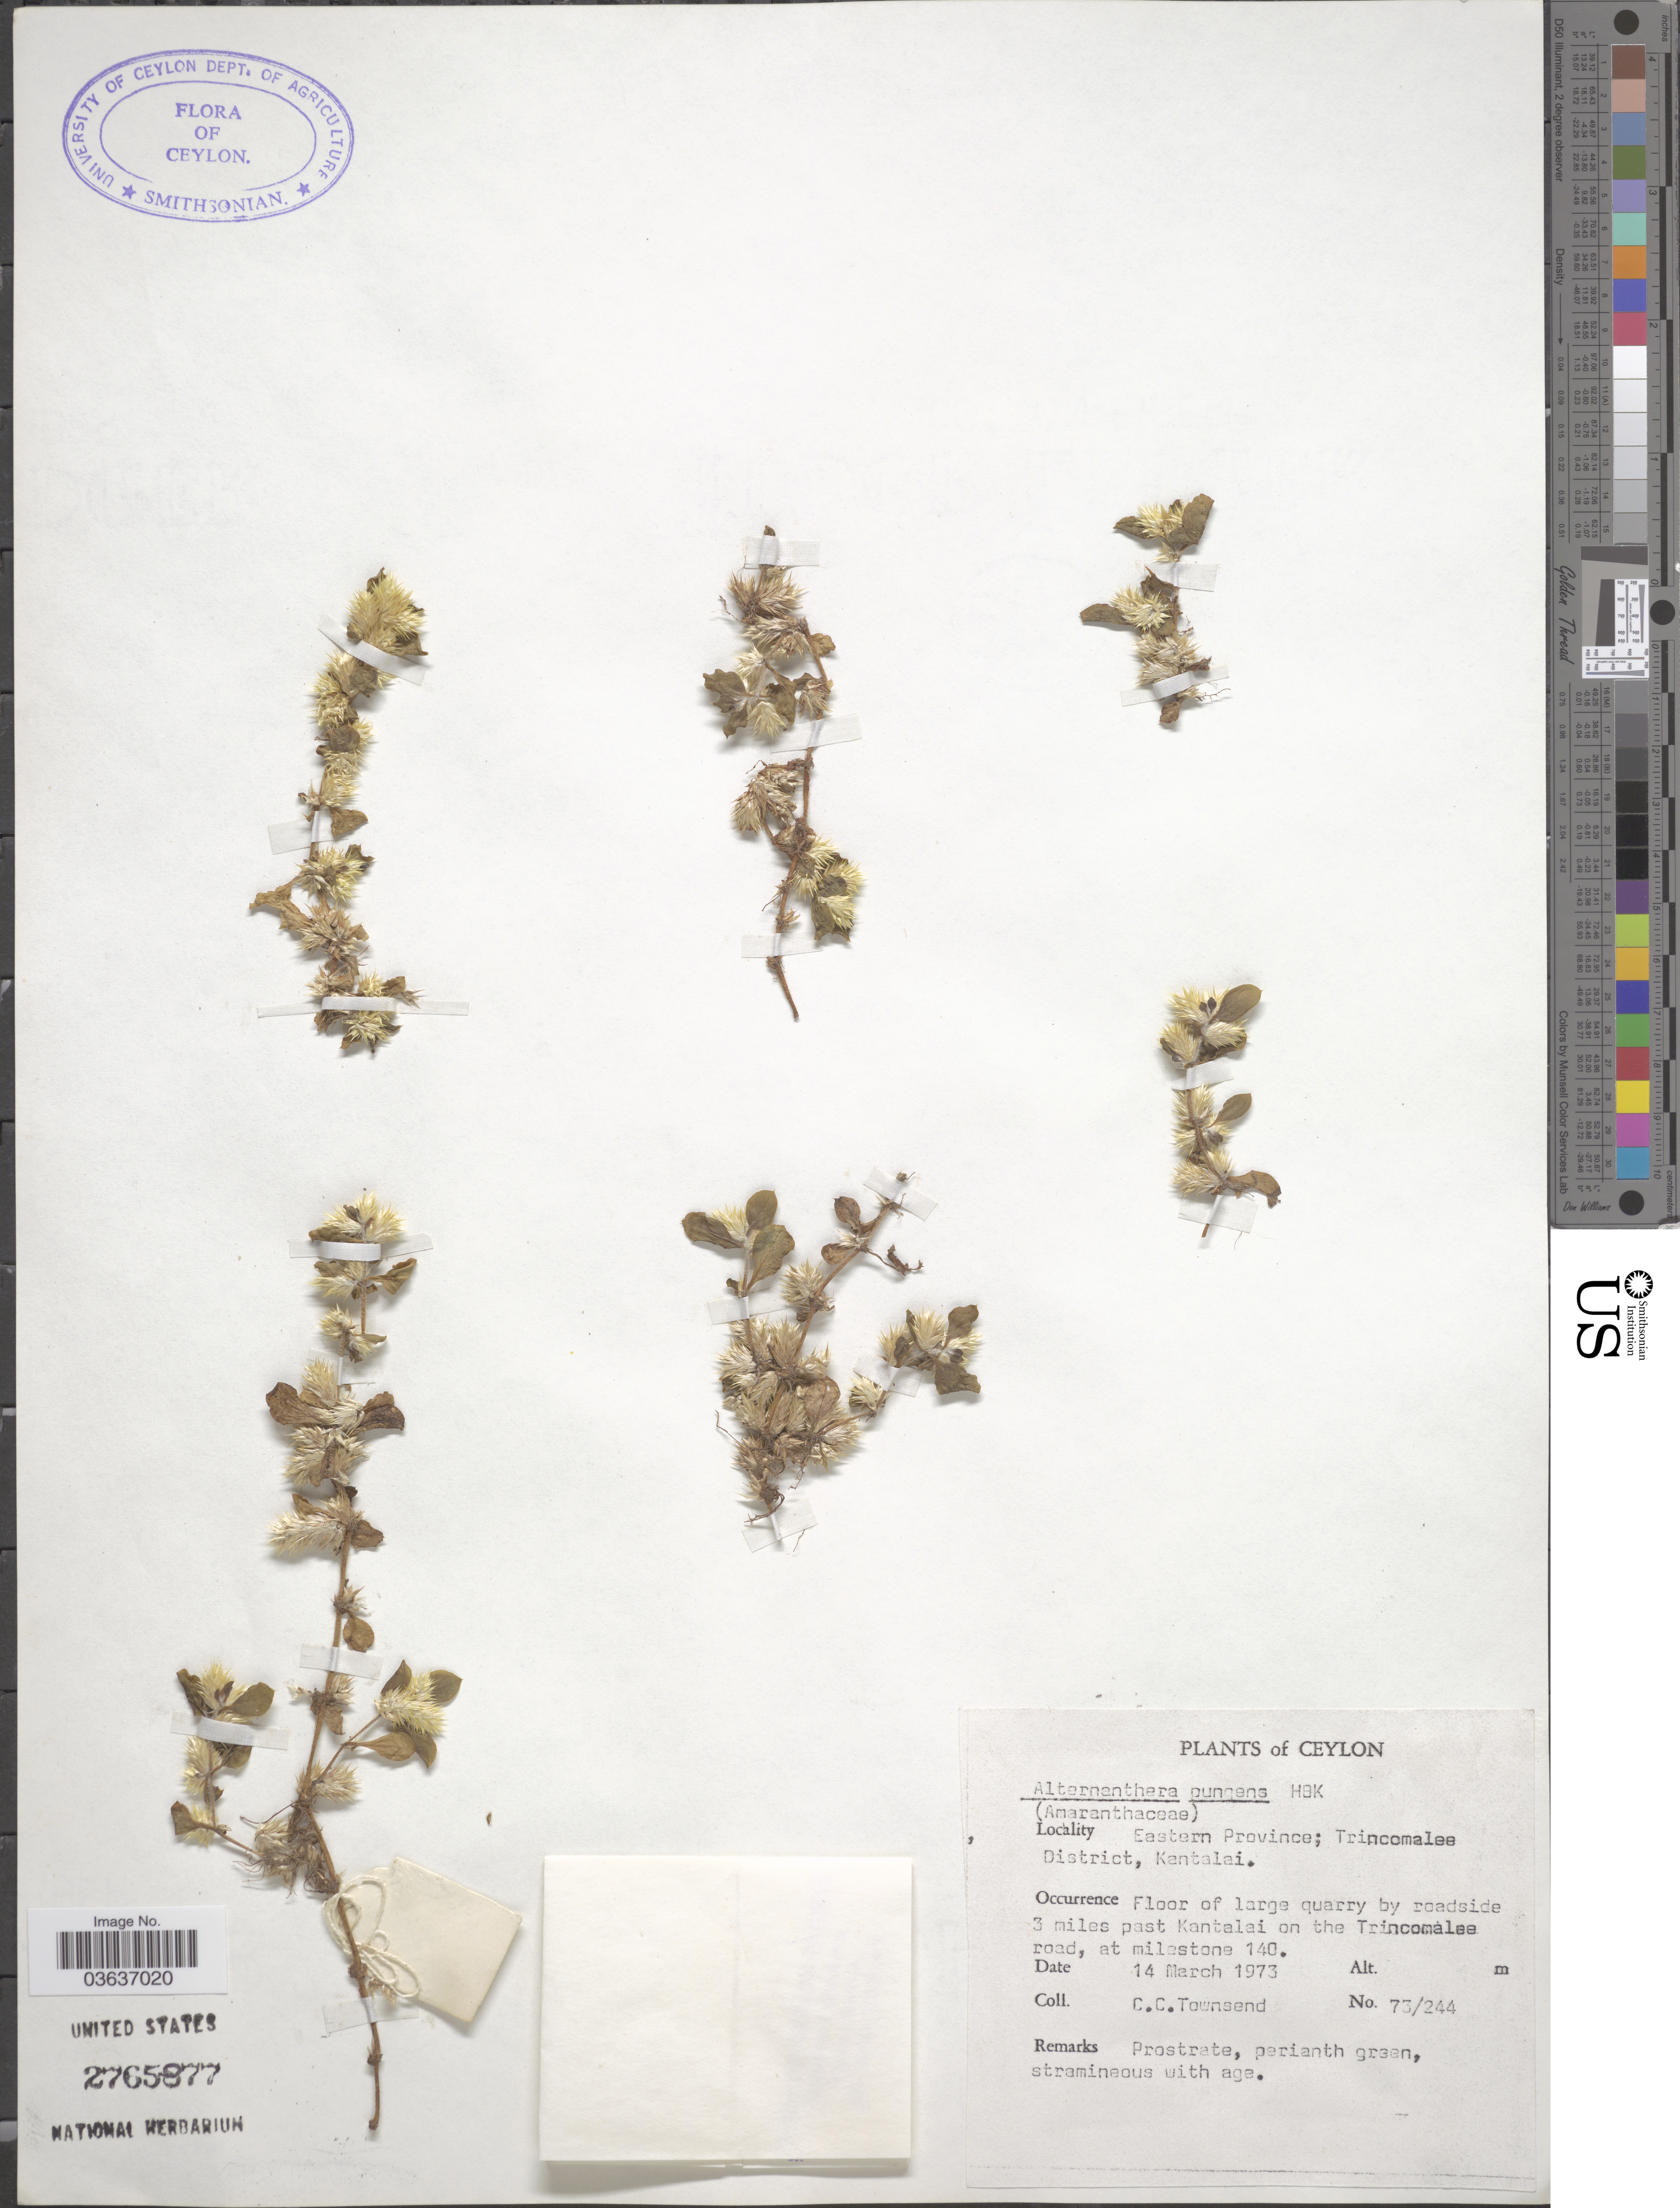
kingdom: Plantae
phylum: Tracheophyta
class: Magnoliopsida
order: Caryophyllales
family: Amaranthaceae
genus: Alternanthera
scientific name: Alternanthera pungens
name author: Kunth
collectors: C. Townsend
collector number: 73/244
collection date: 1973-03-14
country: Sri Lanka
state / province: Eastern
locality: Ceylon. Trincomalee District, Kantalai. Floor of large quarry by roadside 3 miles past Kantalai on the Trincomalee road, at milestone 140.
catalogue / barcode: US 2765877